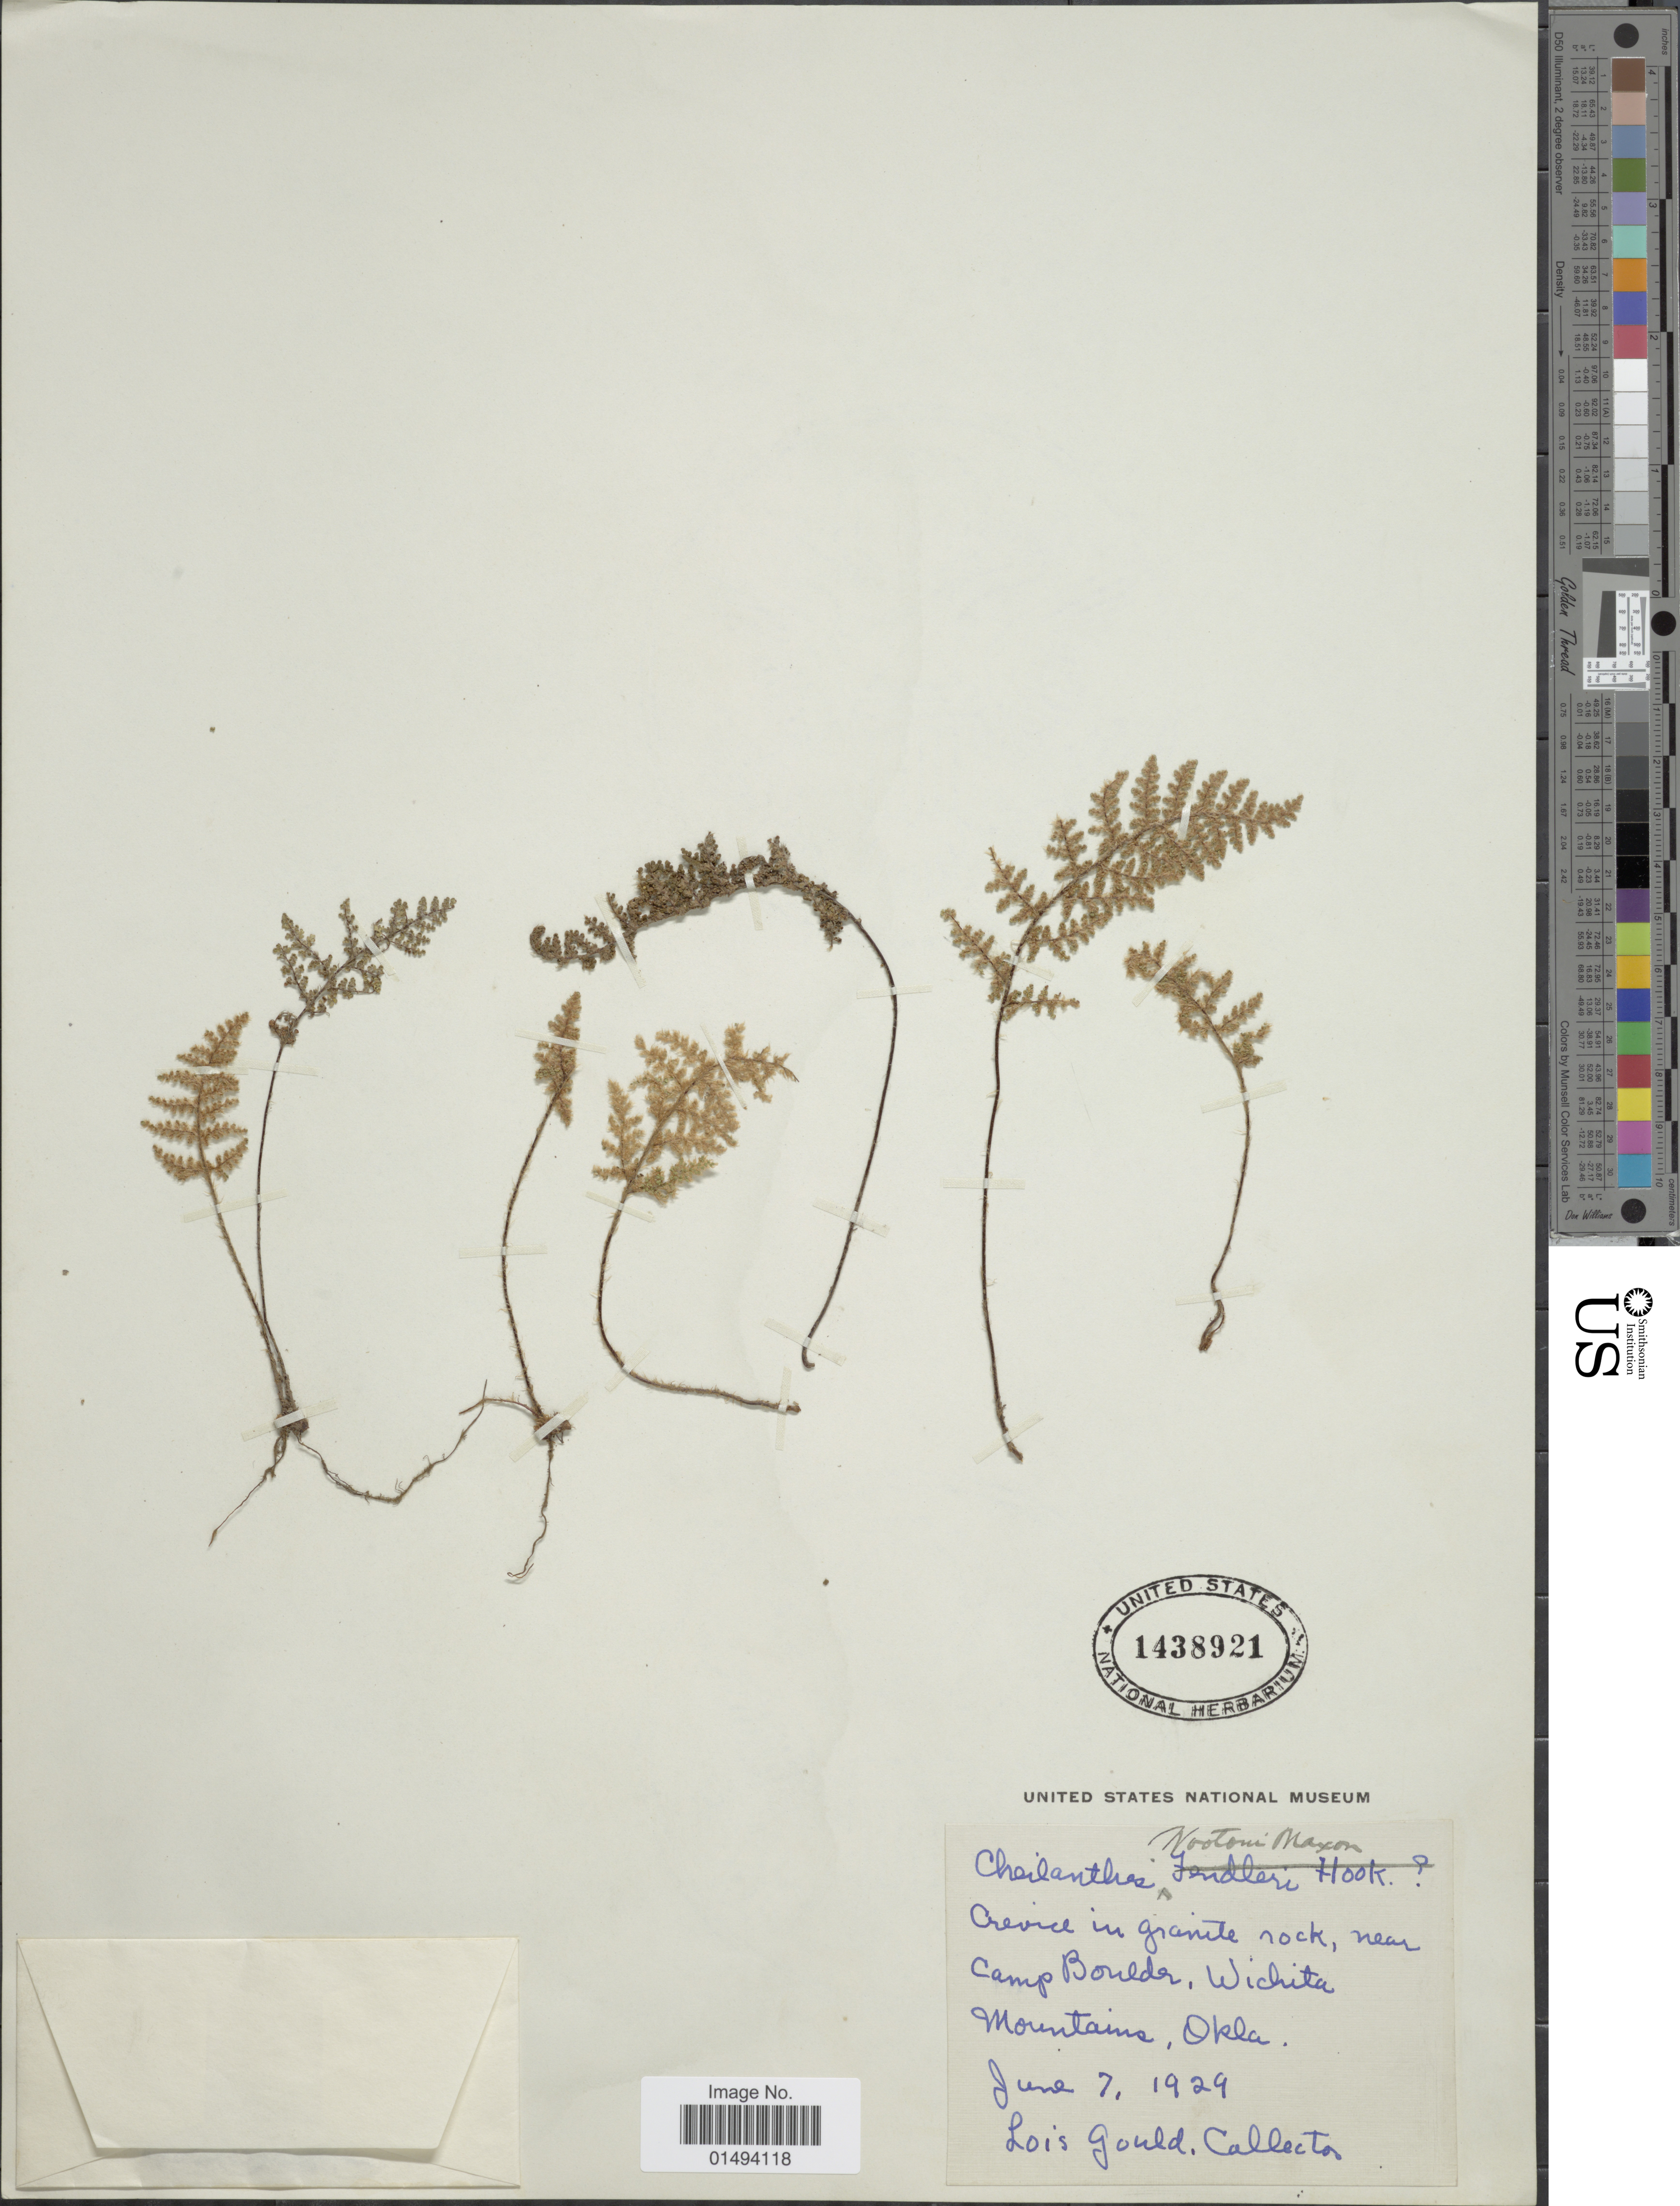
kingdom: Plantae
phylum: Tracheophyta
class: Polypodiopsida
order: Polypodiales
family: Pteridaceae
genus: Myriopteris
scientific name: Myriopteris wootonii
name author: (Maxon) Grusz & Windham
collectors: L. Gould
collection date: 1929-06-07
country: United States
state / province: Oklahoma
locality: Near Camp Boulder, Wichita Mountains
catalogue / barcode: US 1438921